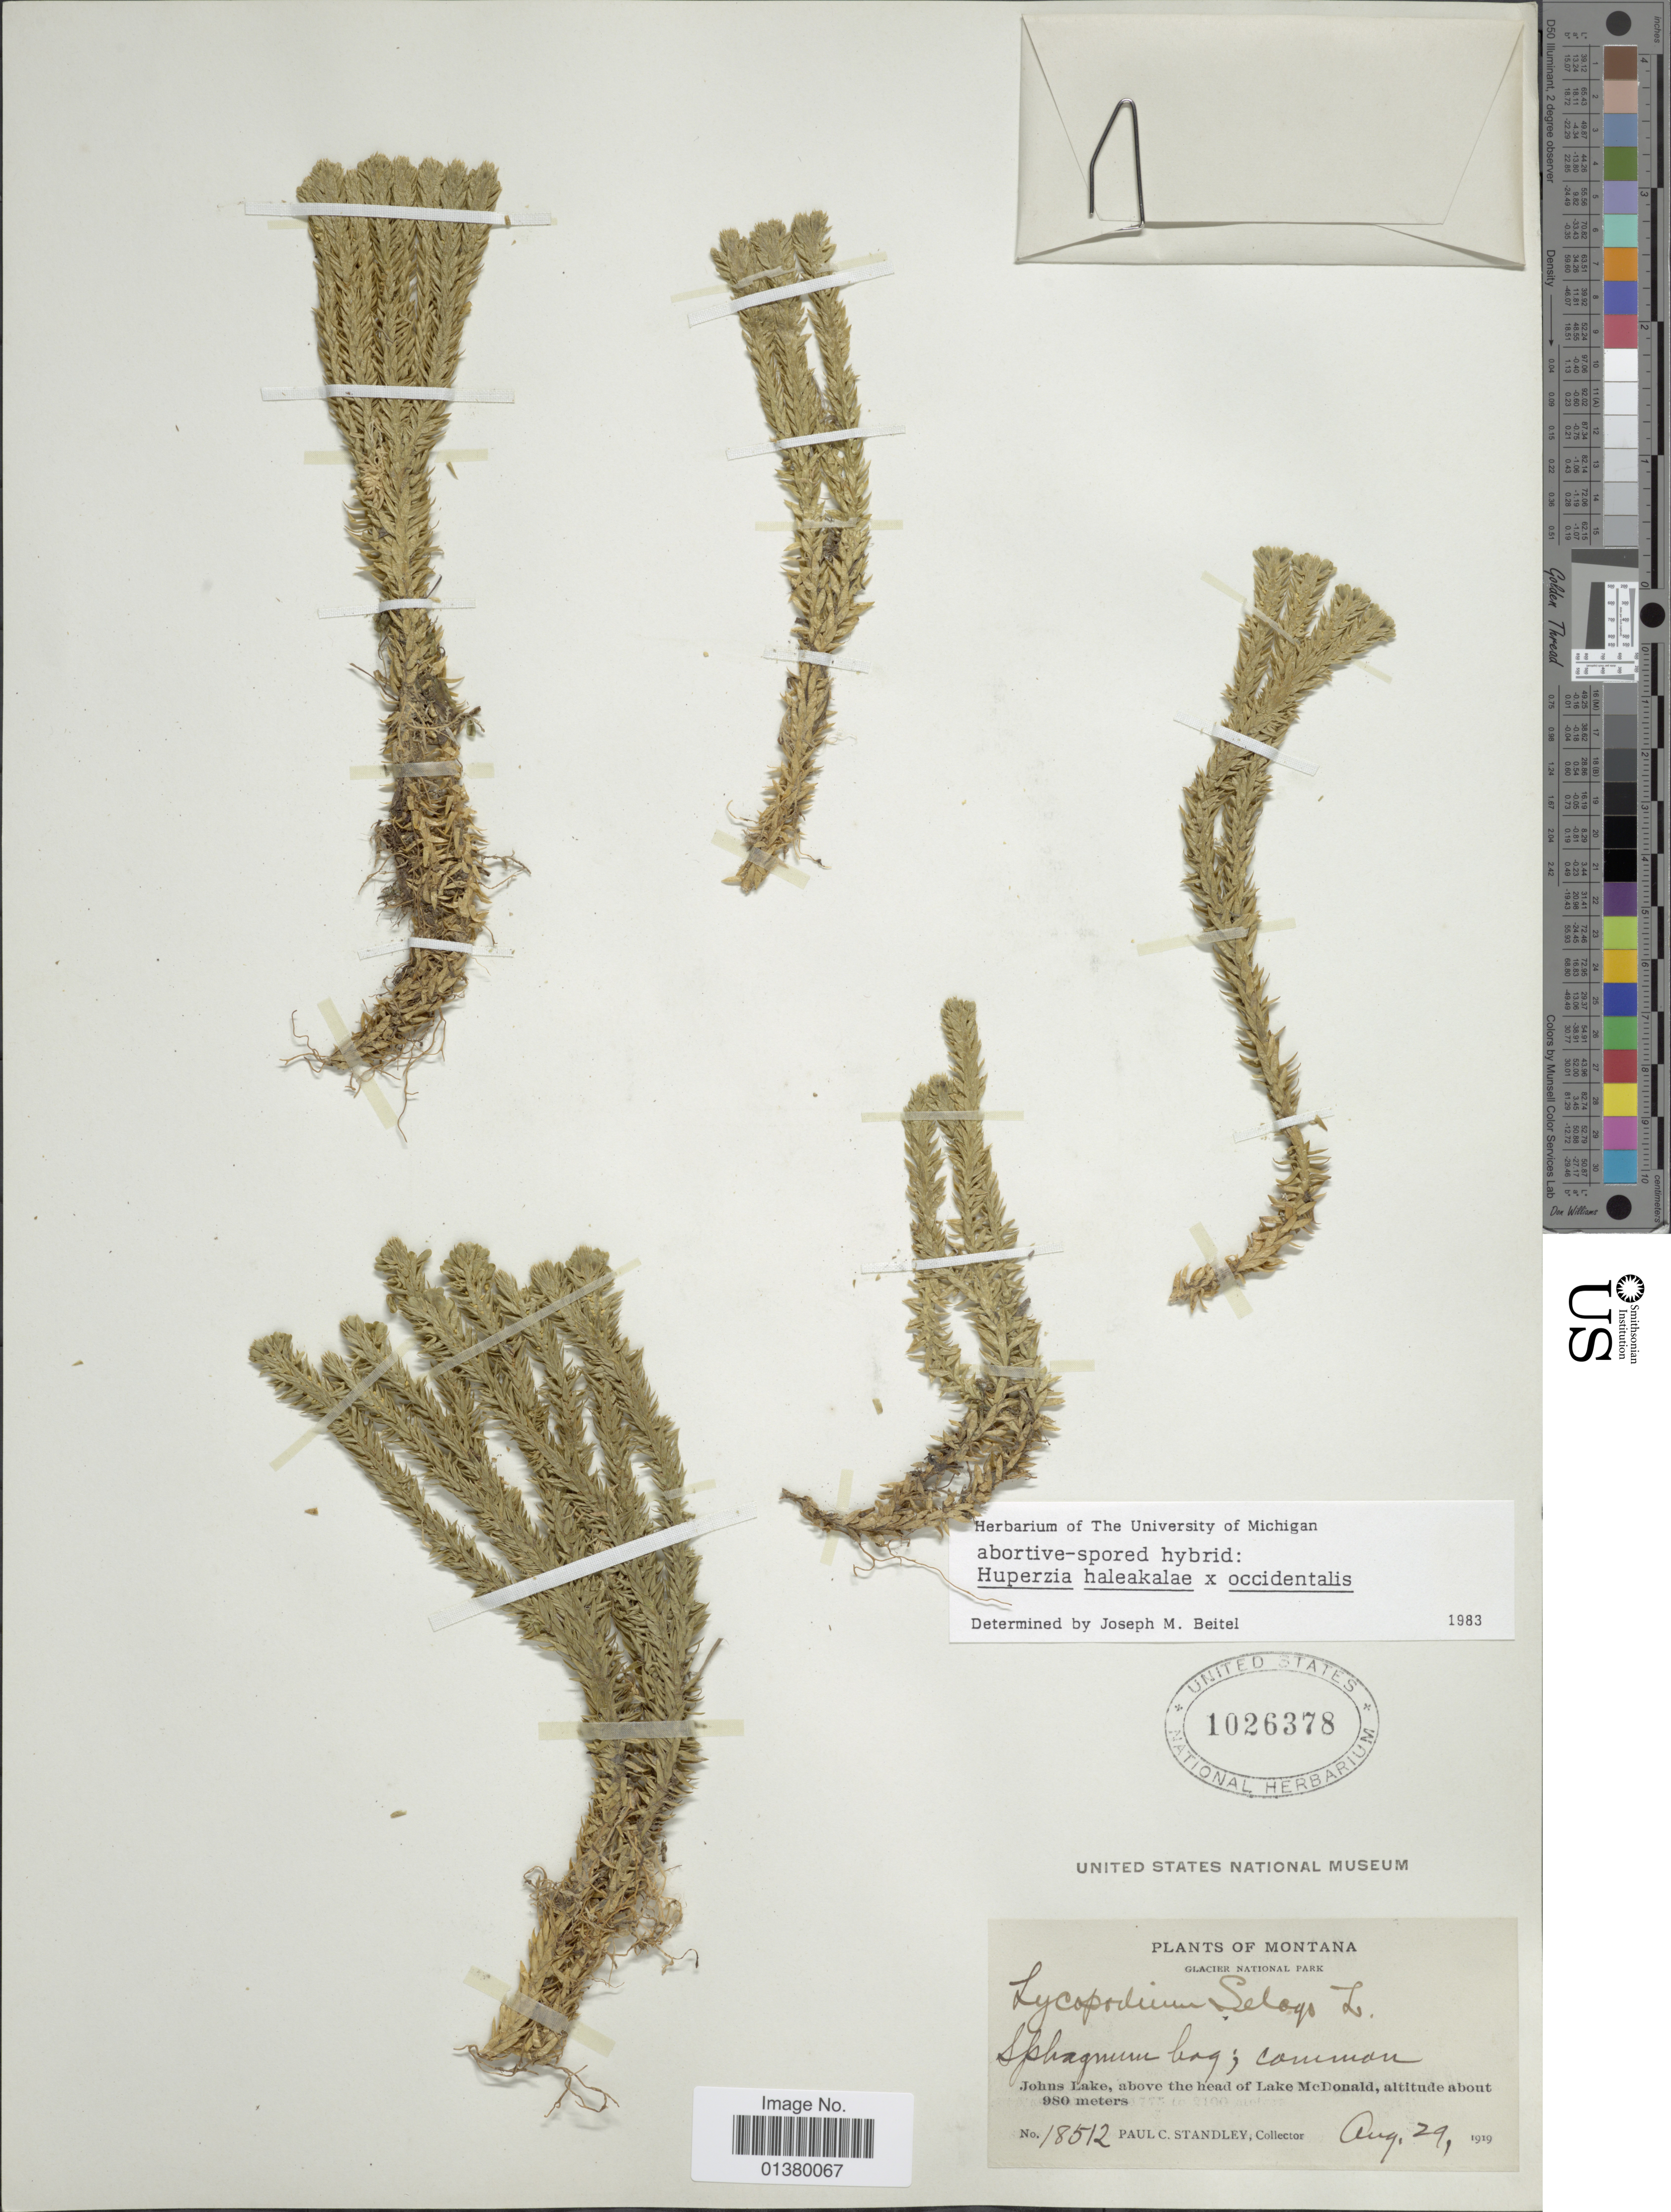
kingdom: Plantae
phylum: Tracheophyta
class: Lycopodiopsida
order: Lycopodiales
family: Lycopodiaceae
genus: Huperzia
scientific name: Huperzia haleakalae x H. occidentalis (Clute) Kartesz & Gandhi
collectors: P. C. Standley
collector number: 18512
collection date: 1919-08-29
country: United States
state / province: Montana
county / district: Flathead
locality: Glacier National Park, Johns Lake, above the head of Lake McDonald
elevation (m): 980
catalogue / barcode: US 1026378